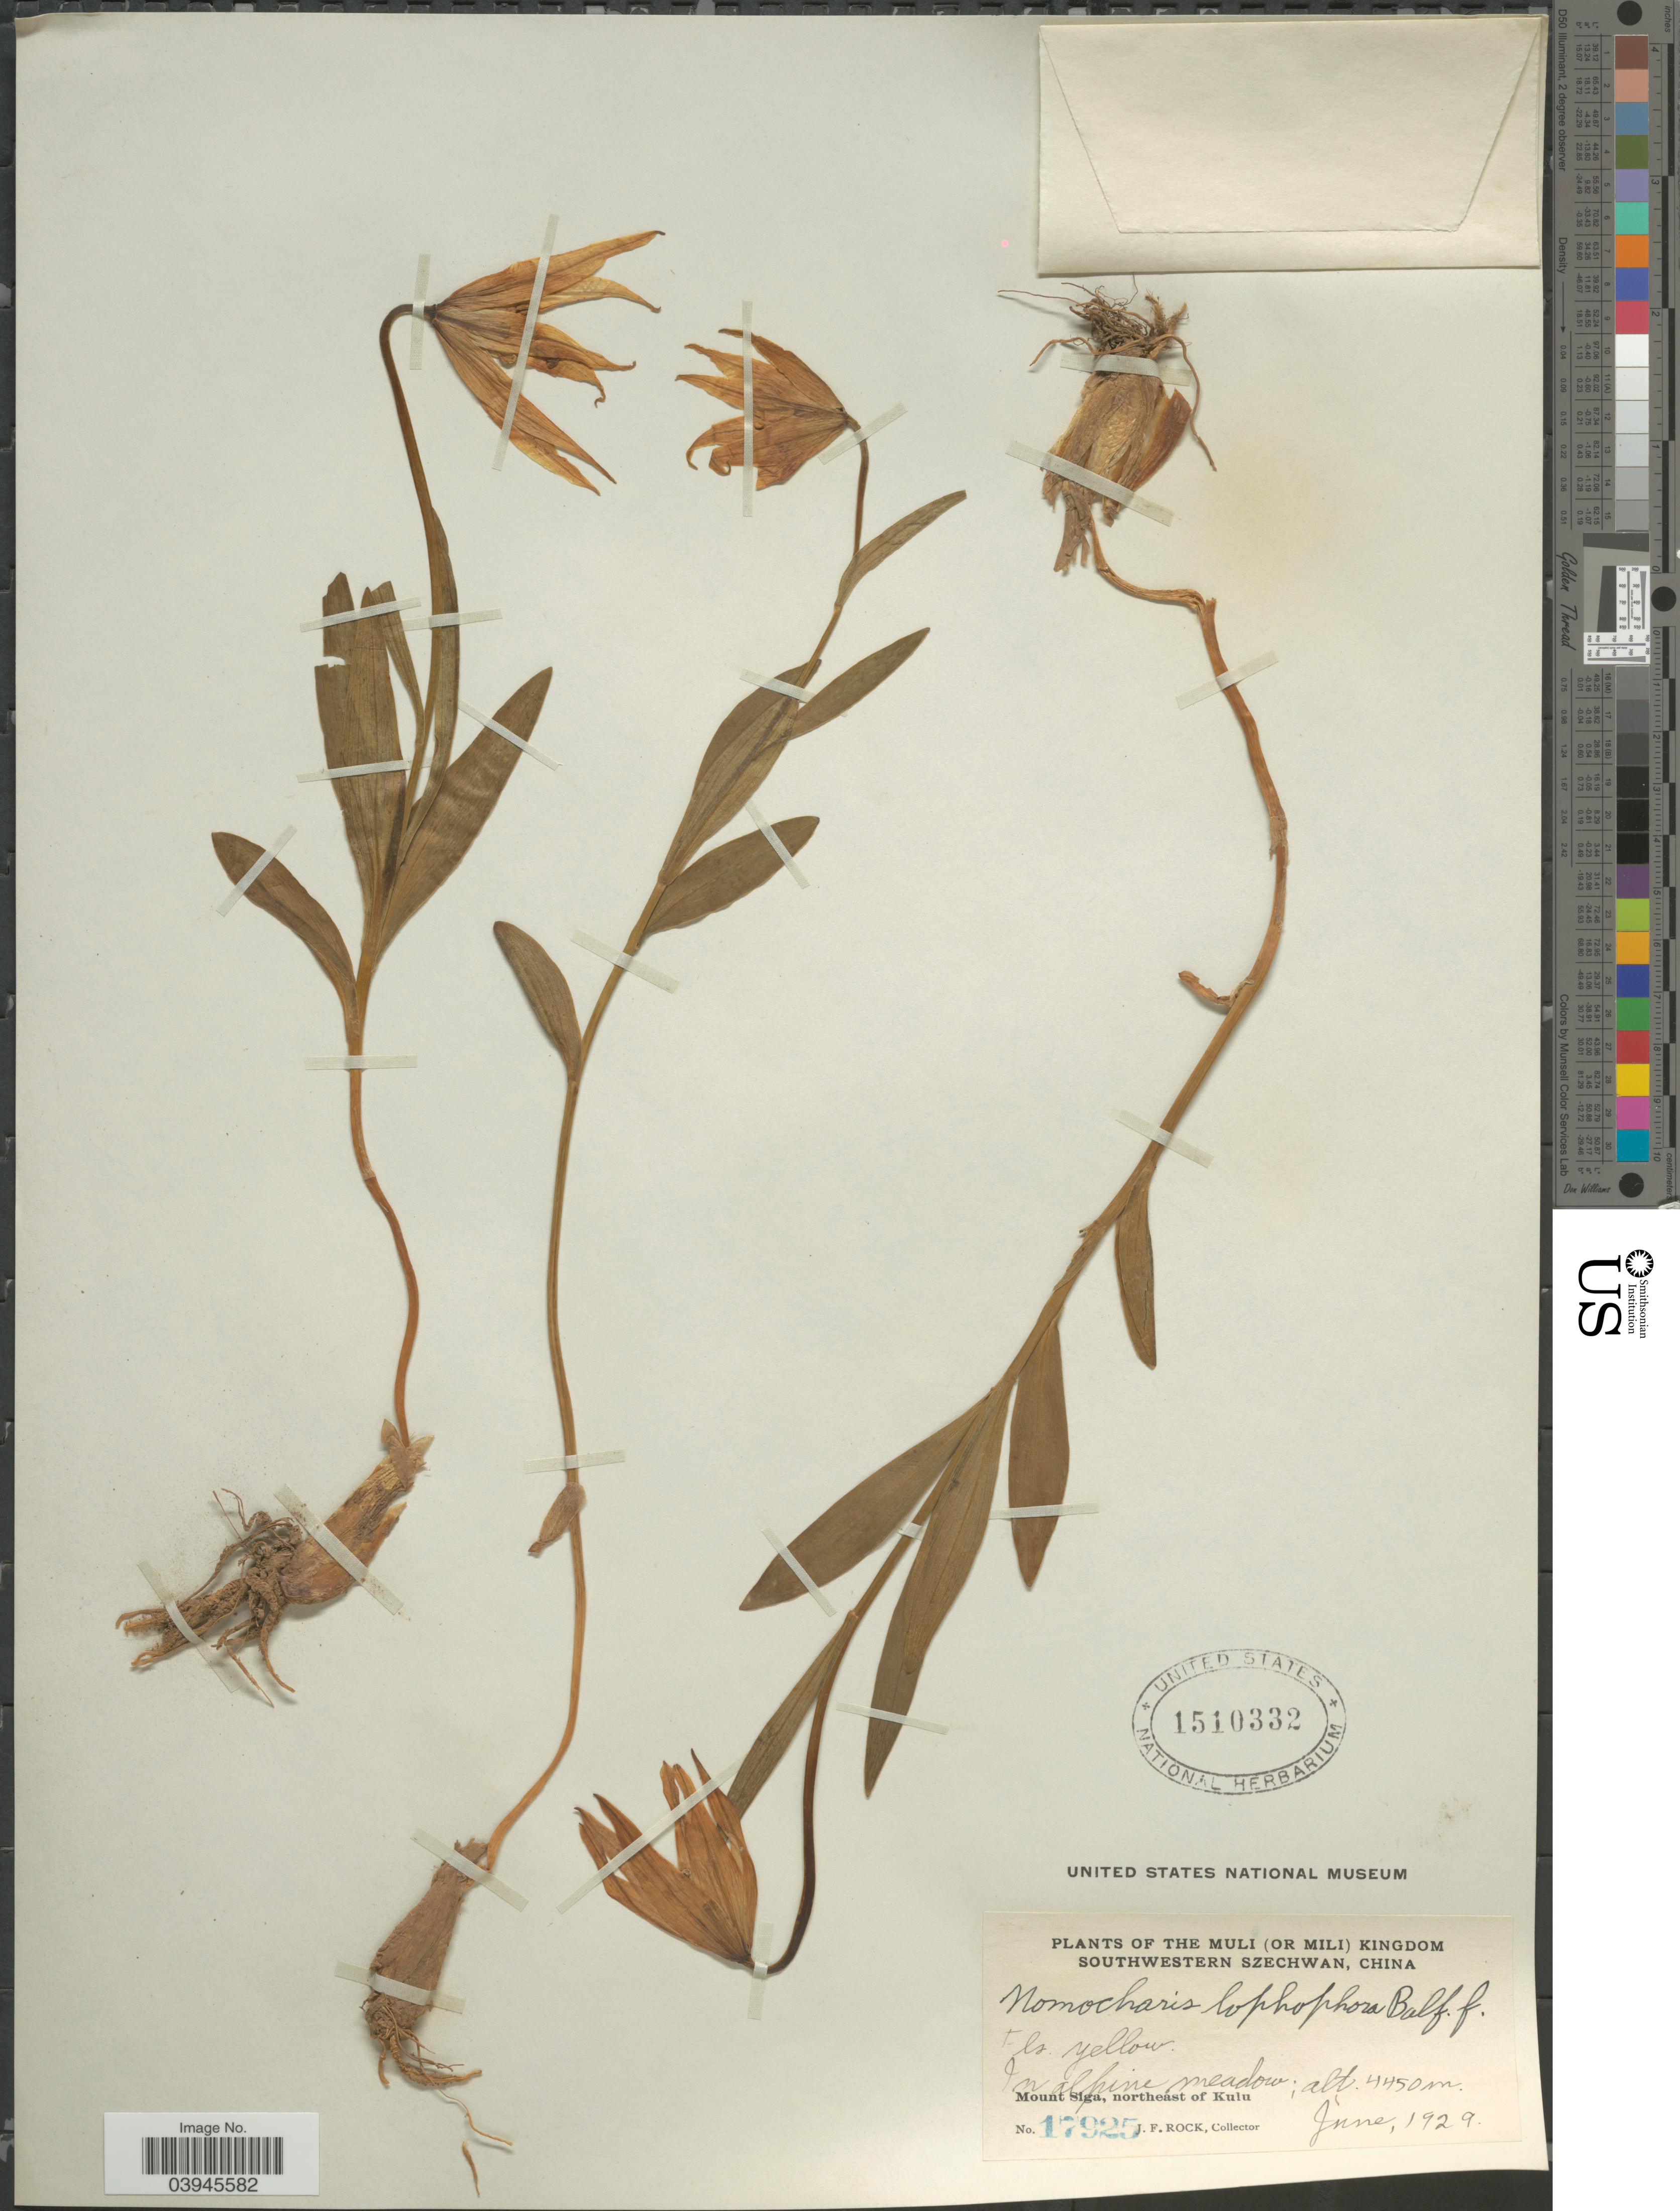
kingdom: Plantae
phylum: Tracheophyta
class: Liliopsida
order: Liliales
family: Liliaceae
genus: Lilium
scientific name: Lilium lophophorum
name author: (Bureau & Franch.) Franch.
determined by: Strong, Mark T., (BOT), Smithsonian Institution - National Museum of Natural History (UNITED STATES)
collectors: J. Rock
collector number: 17925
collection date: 1929-06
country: China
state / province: Sichuan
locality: The Muli (or Mili) Kingdom. Southwestern Szechwan. Mount Siga, northeast of Kulu.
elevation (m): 4450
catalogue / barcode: US 1510332